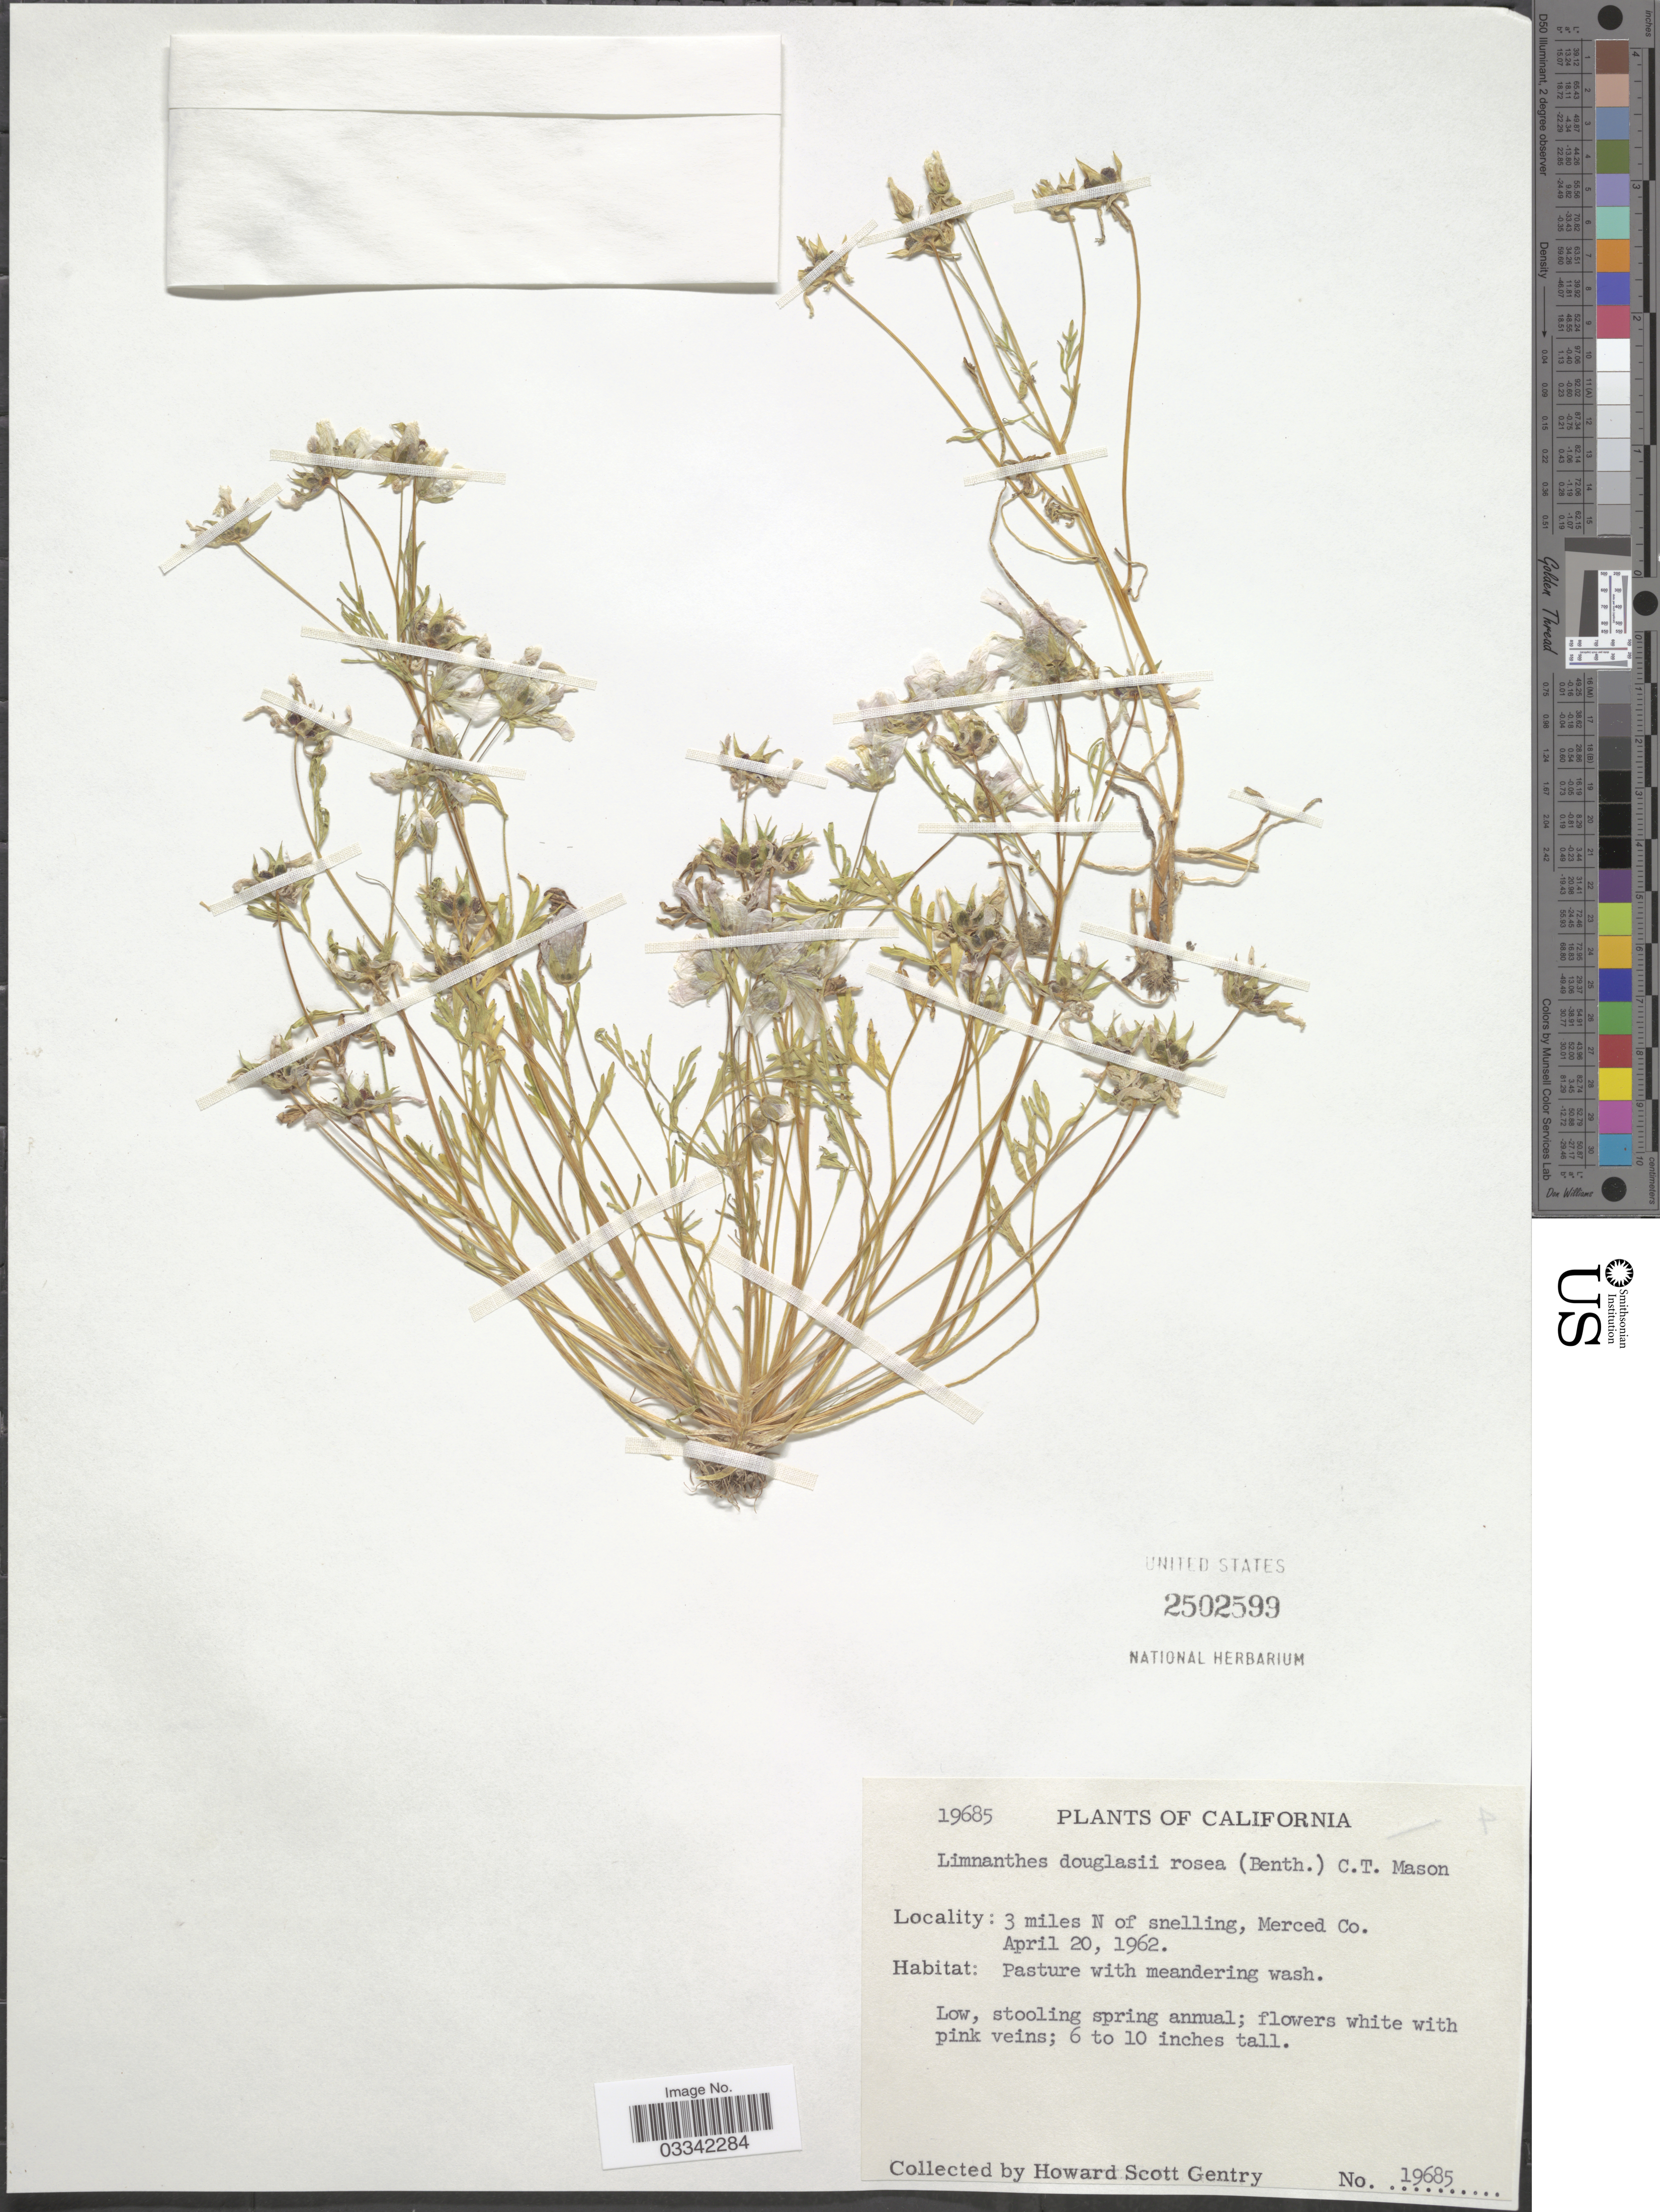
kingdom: Plantae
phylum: Tracheophyta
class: Magnoliopsida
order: Brassicales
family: Limnanthaceae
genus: Limnanthes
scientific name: Limnanthes douglasii var. rosea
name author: (Hartw. ex Benth.) Mason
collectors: H. S. Gentry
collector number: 19685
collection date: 1962-04-20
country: United States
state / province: California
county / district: Merced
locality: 3 miles N of snelling, Merced Co.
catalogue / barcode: US 2502599